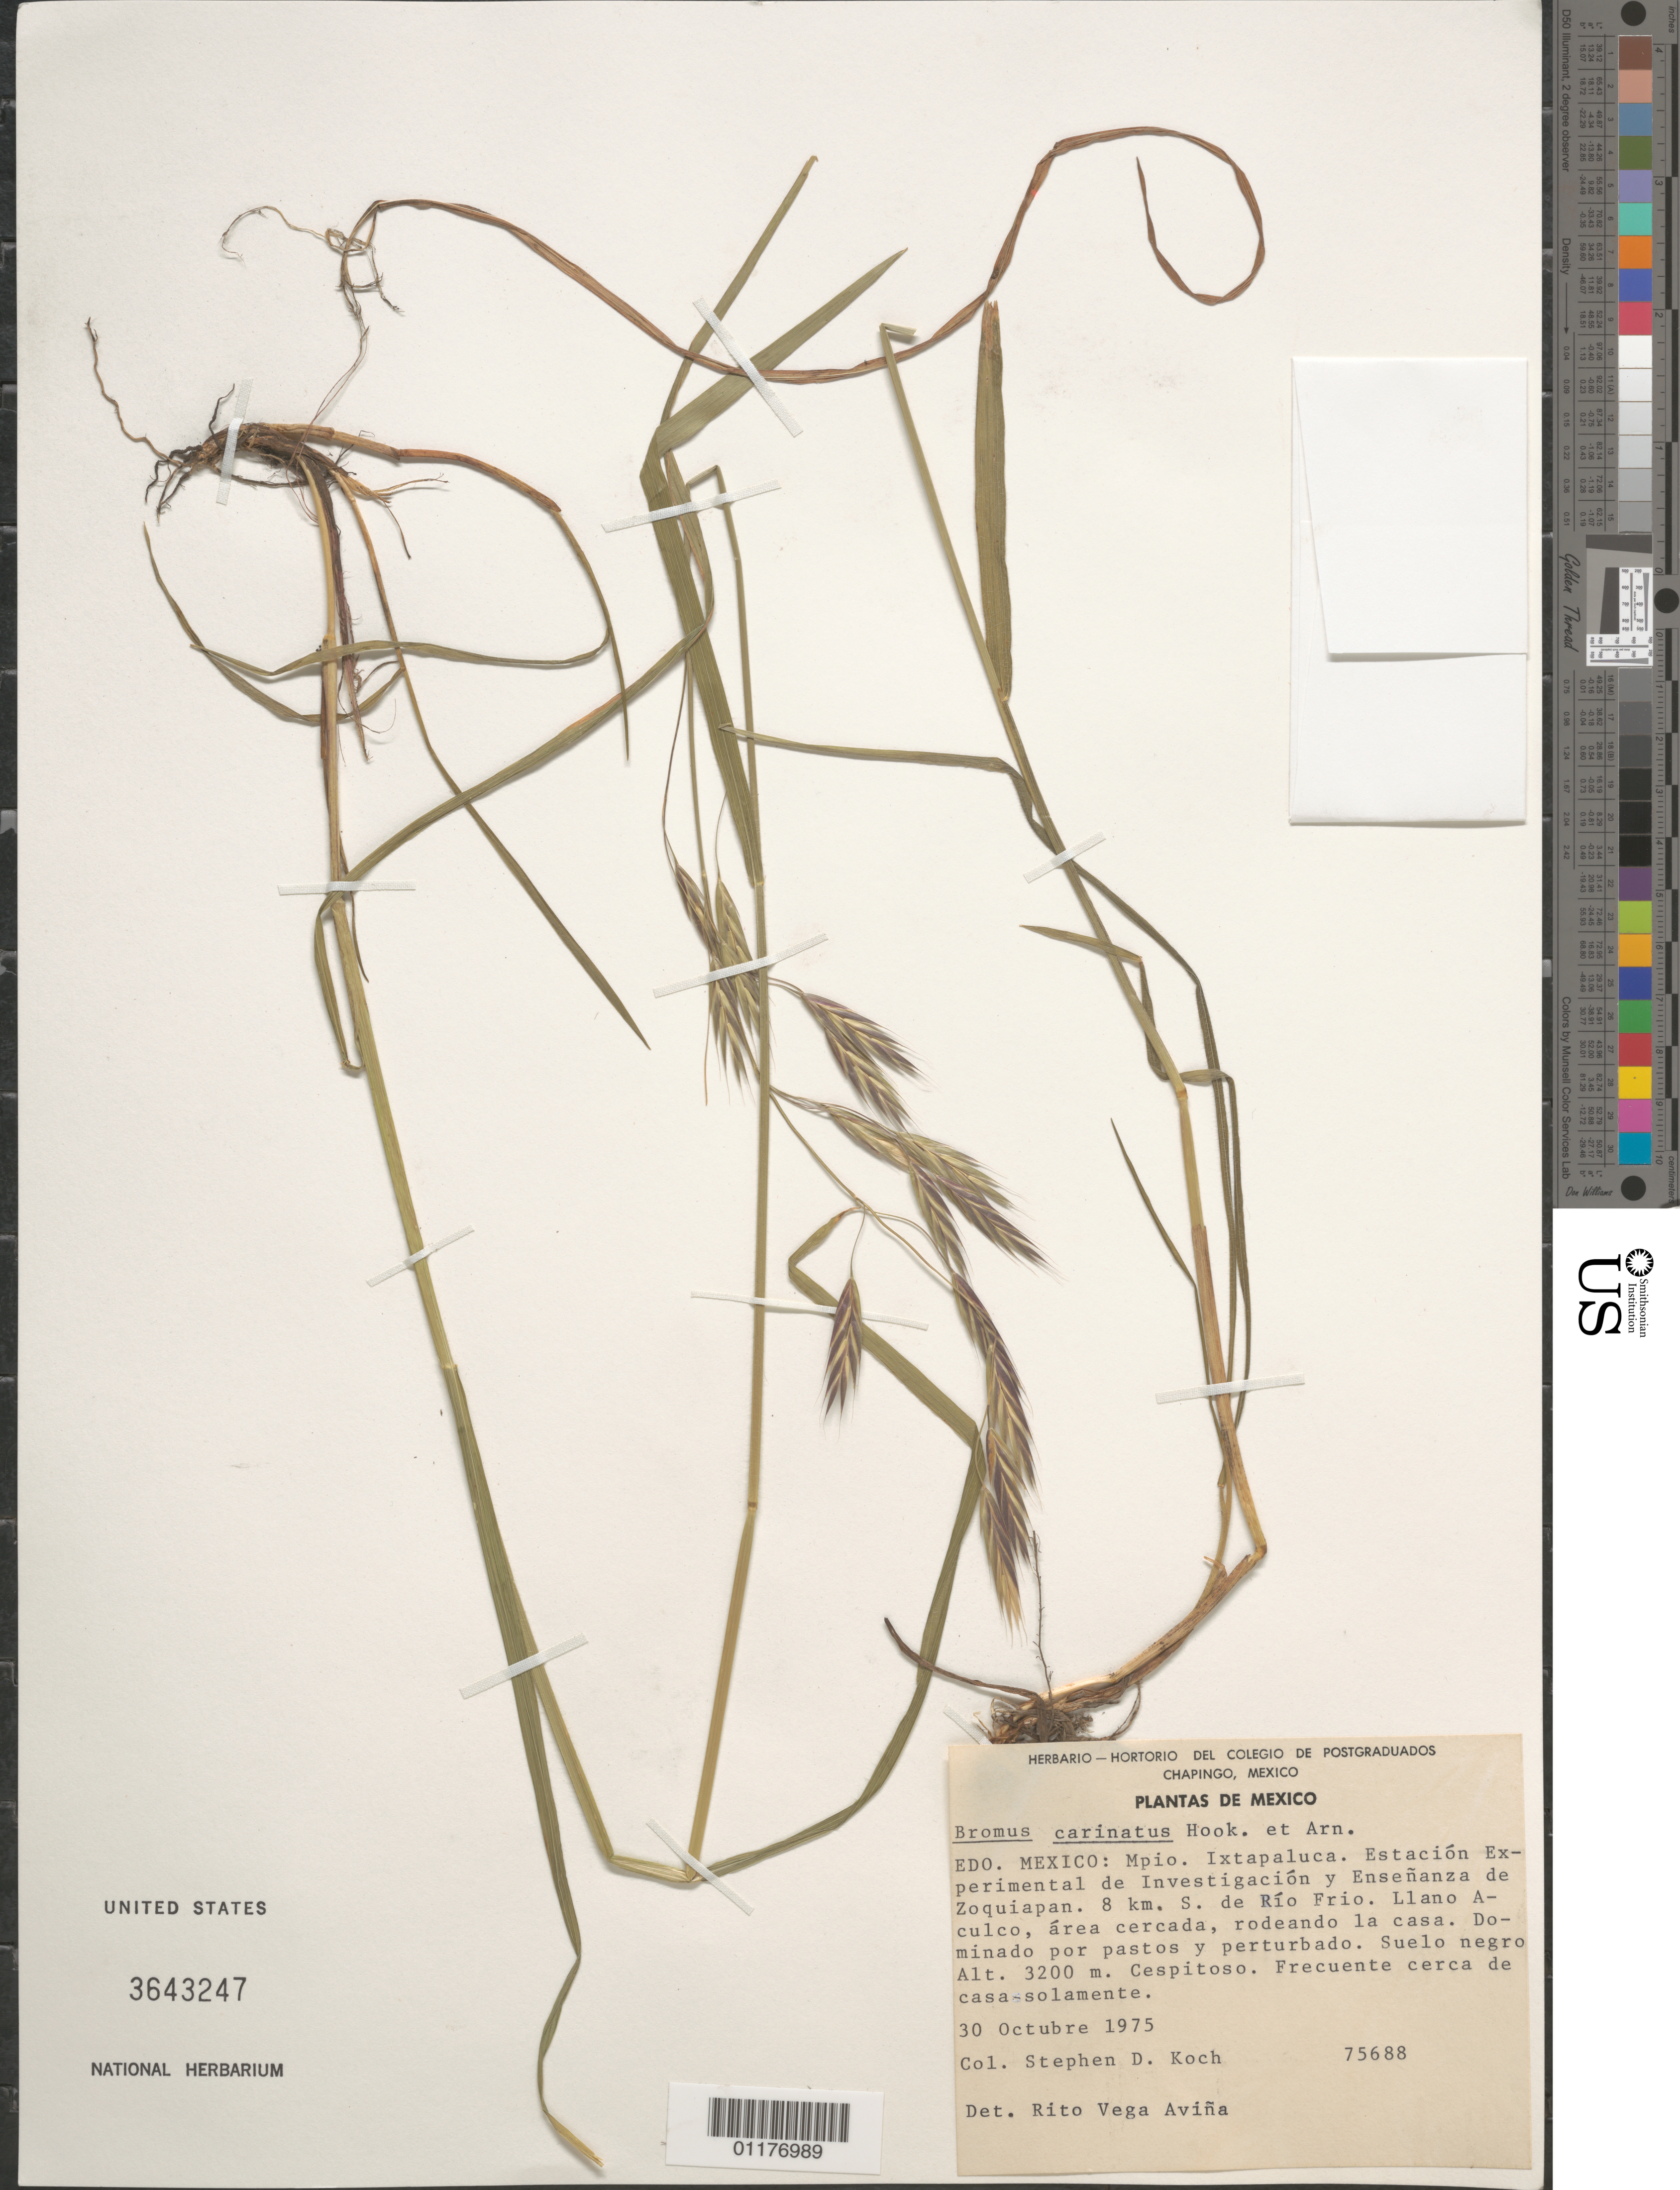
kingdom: Plantae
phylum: Tracheophyta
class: Liliopsida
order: Poales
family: Poaceae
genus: Bromus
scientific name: Bromus carinatus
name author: Hook. & Arn.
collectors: S. D. Koch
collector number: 75688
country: Mexico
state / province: México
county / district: Ixtapaluca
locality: Estacion Experimental de Ensenanza and Investigacion de Zoquiapan, S of Rio Frio. Llano Aculco.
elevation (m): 3200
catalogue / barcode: US 3643247